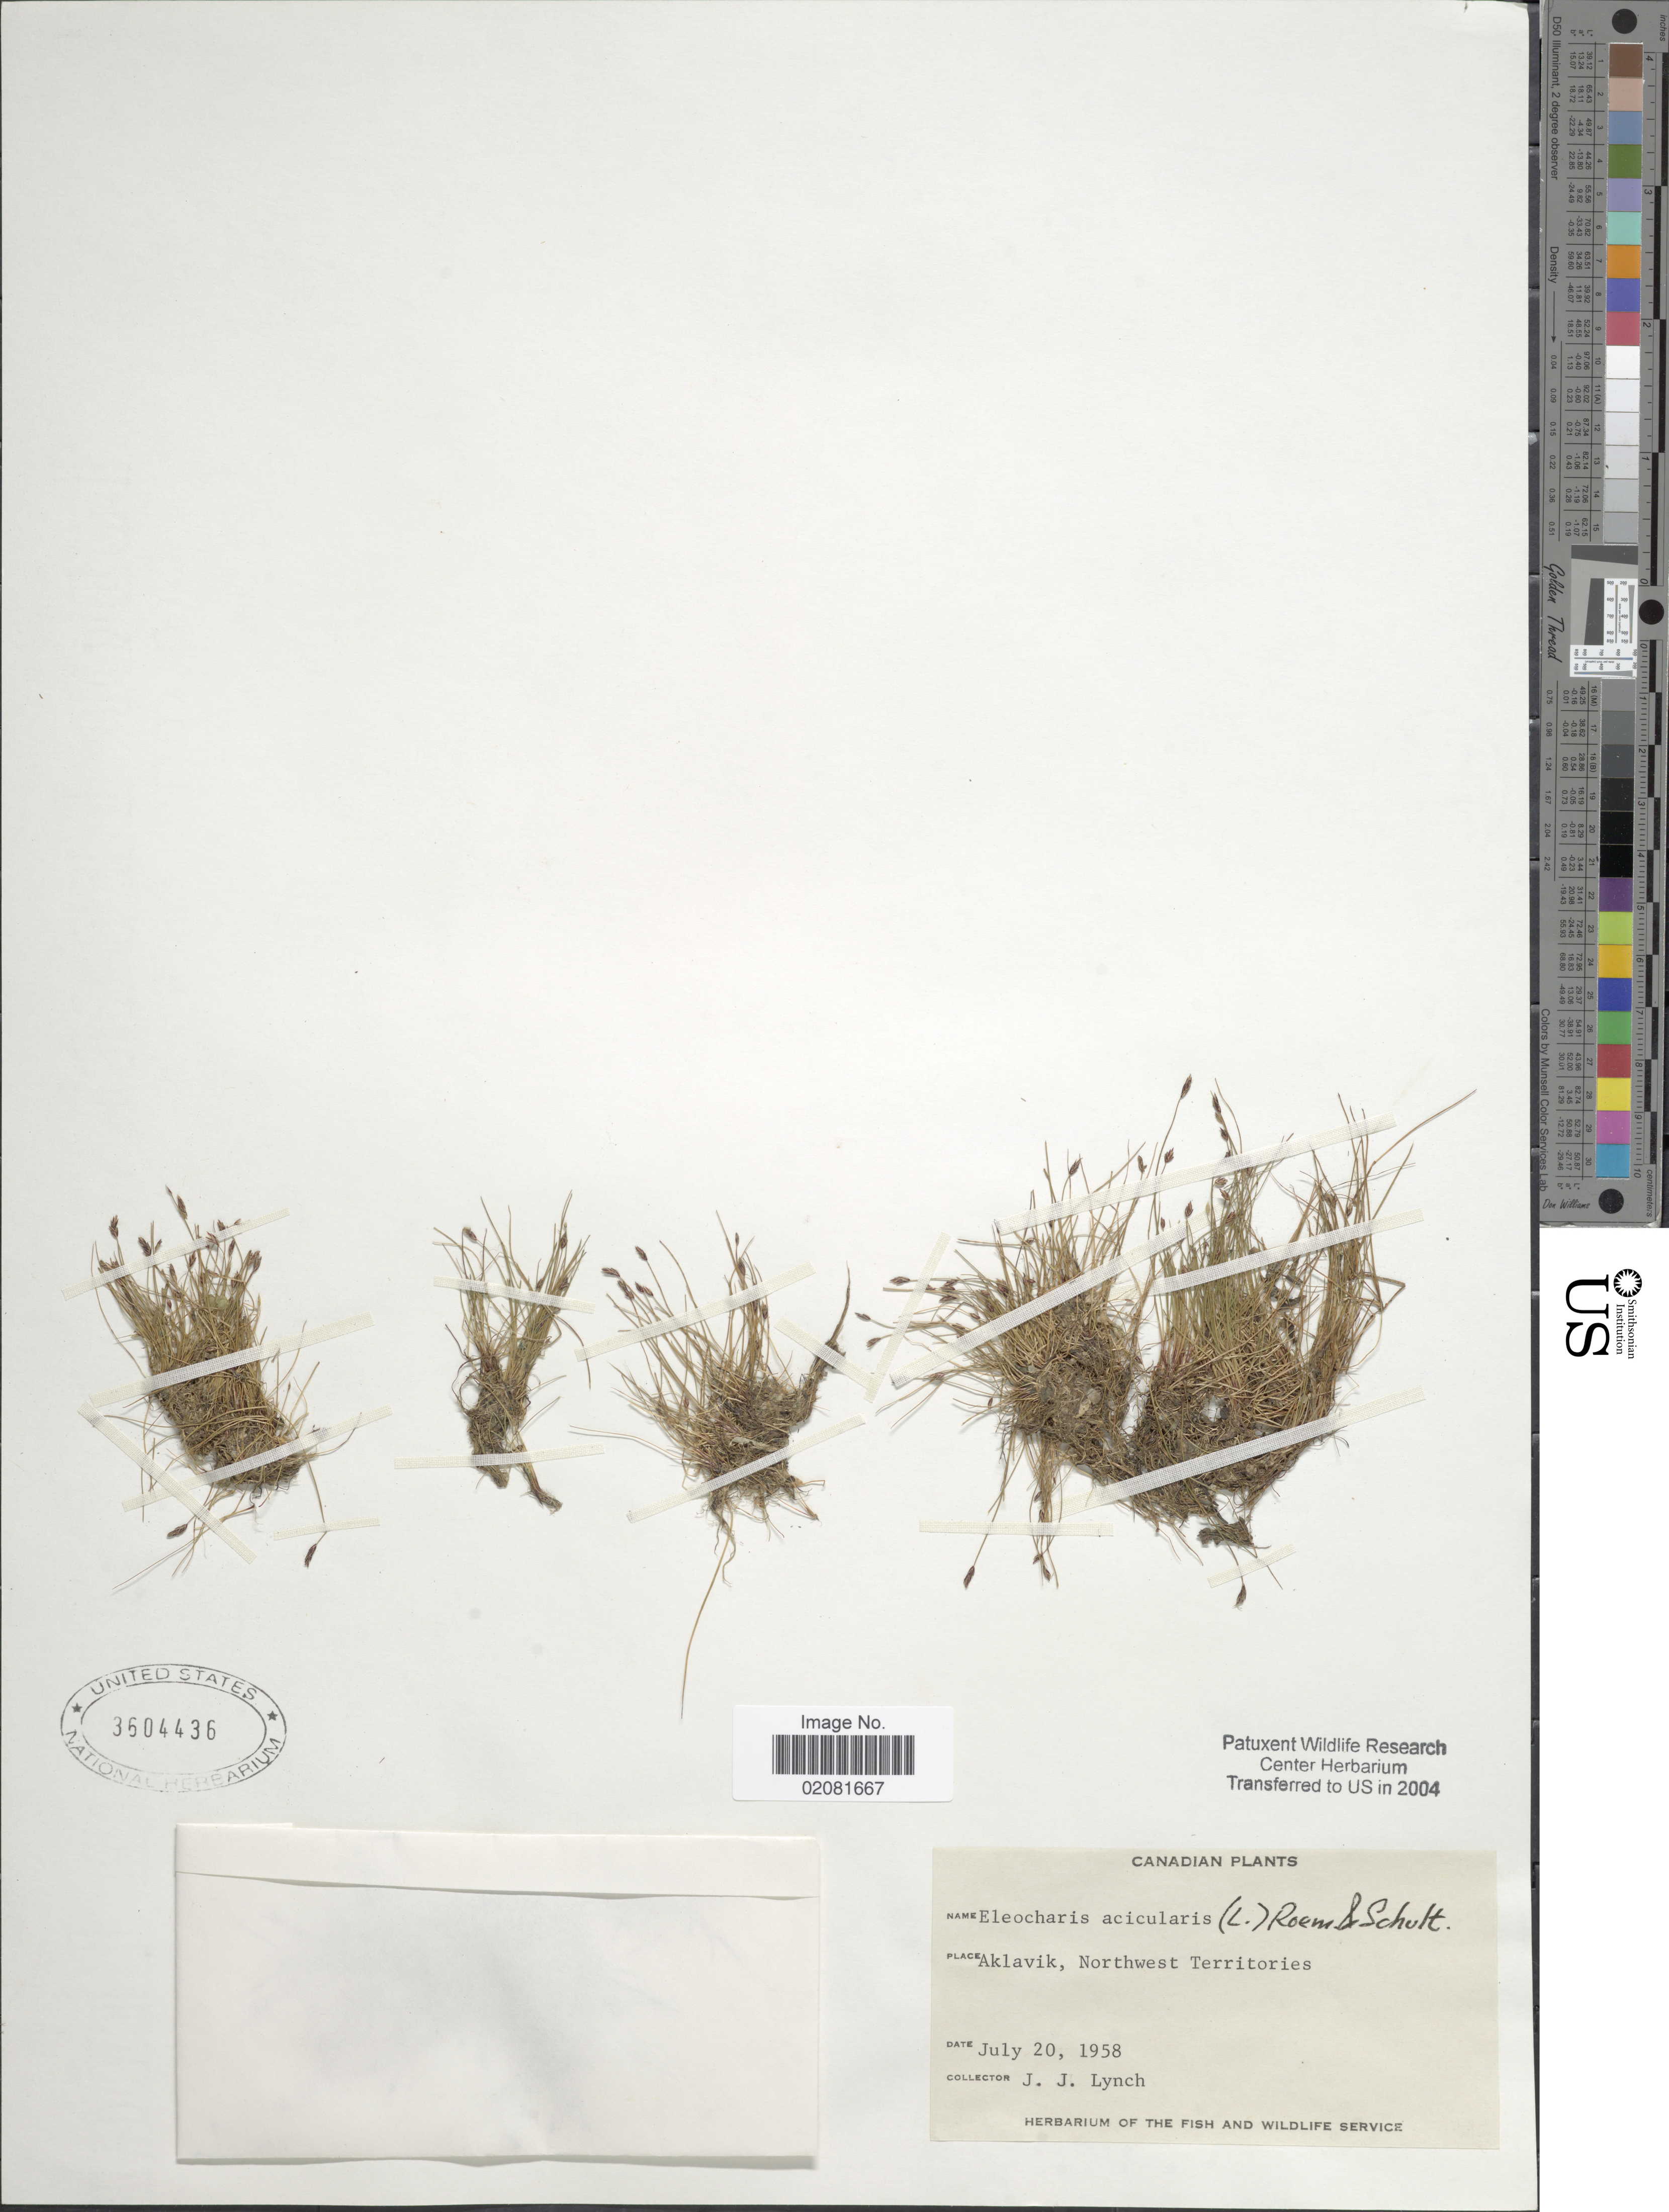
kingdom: Plantae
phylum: Tracheophyta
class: Liliopsida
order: Poales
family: Cyperaceae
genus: Eleocharis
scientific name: Eleocharis acicularis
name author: (L.) Roem. & Schult.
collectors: J. Lynch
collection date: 1958-07-20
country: Canada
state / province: Northwest Territories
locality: Aklavik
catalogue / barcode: US 3604436